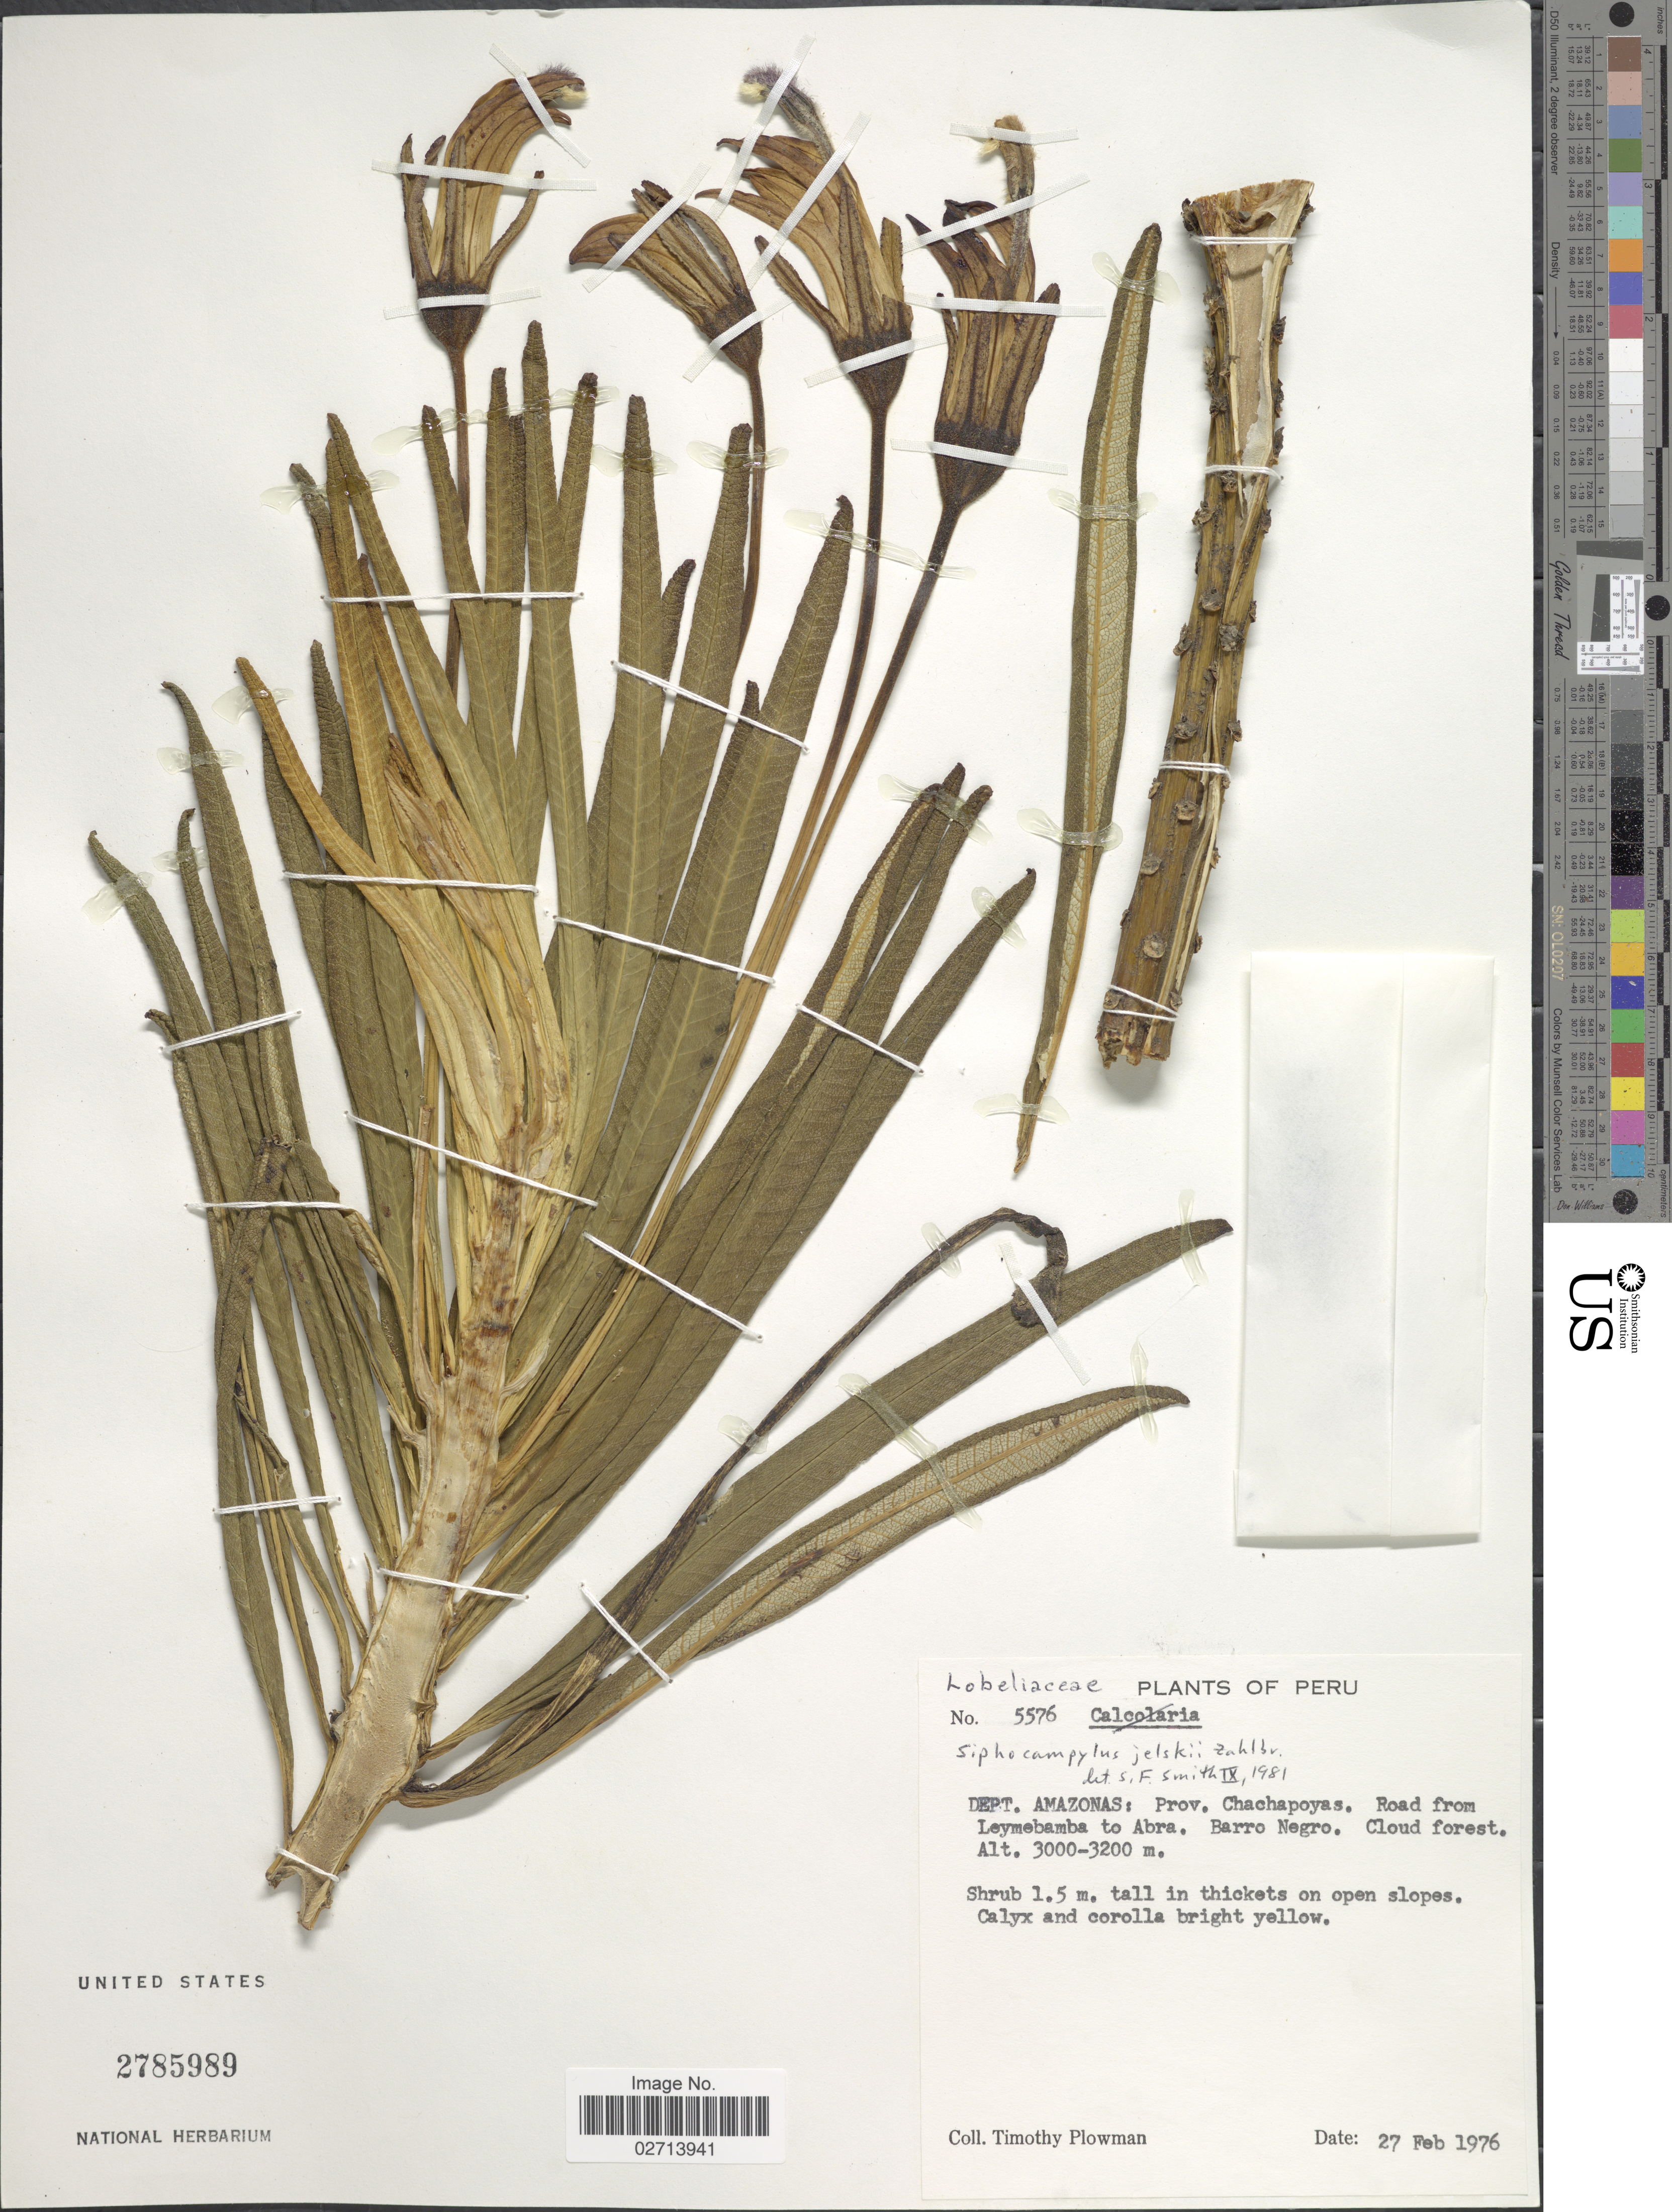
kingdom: Plantae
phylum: Tracheophyta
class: Magnoliopsida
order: Asterales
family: Campanulaceae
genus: Siphocampylus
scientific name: Siphocampylus jelskii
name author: Zahlbr.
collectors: T. Plowman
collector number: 5576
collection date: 1976-02-27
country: Peru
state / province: Amazonas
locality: Prov. Chachapoyas. Road from Leymebamba to Abra. Barro Negro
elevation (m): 3000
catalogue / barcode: US 2785989